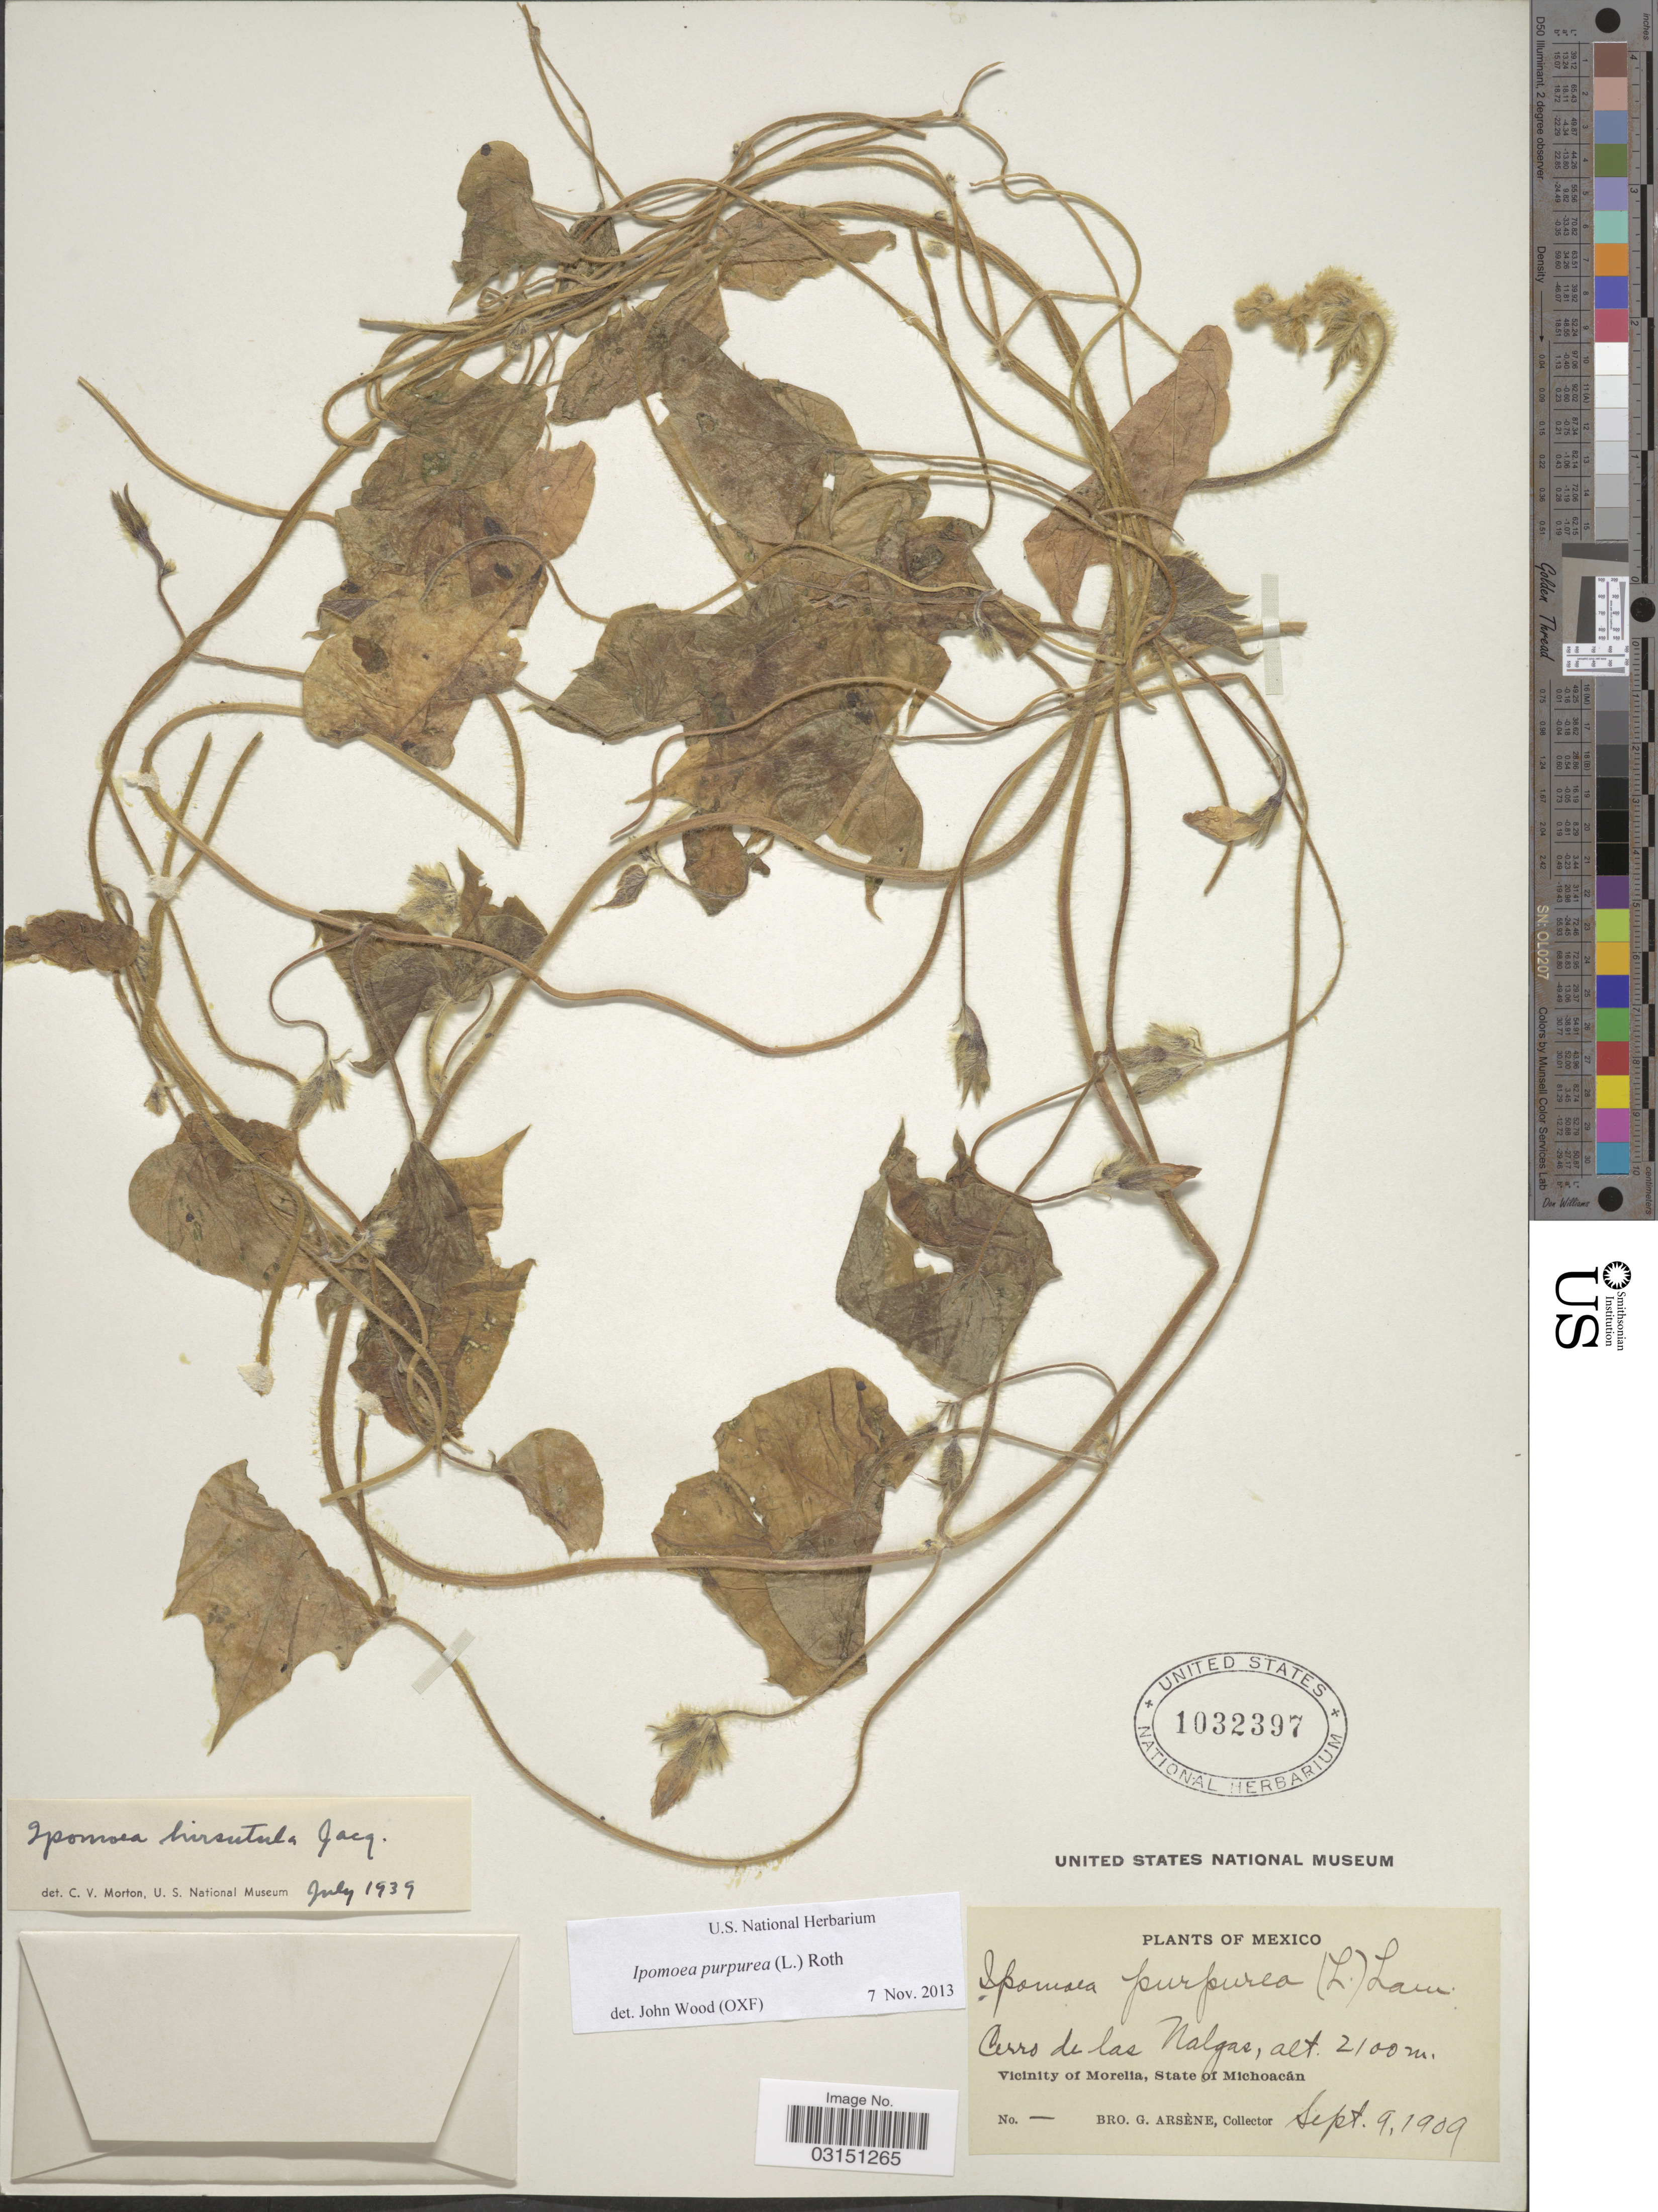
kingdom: Plantae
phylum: Tracheophyta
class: Magnoliopsida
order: Solanales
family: Convolvulaceae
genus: Ipomoea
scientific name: Ipomoea purpurea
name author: (L.) Roth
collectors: Bro. G. Arsène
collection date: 1909-09-09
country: Mexico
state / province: Michoacán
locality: Cerro de las Nalgas, Vicinity of Morelia.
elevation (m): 2100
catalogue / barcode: US 1032397